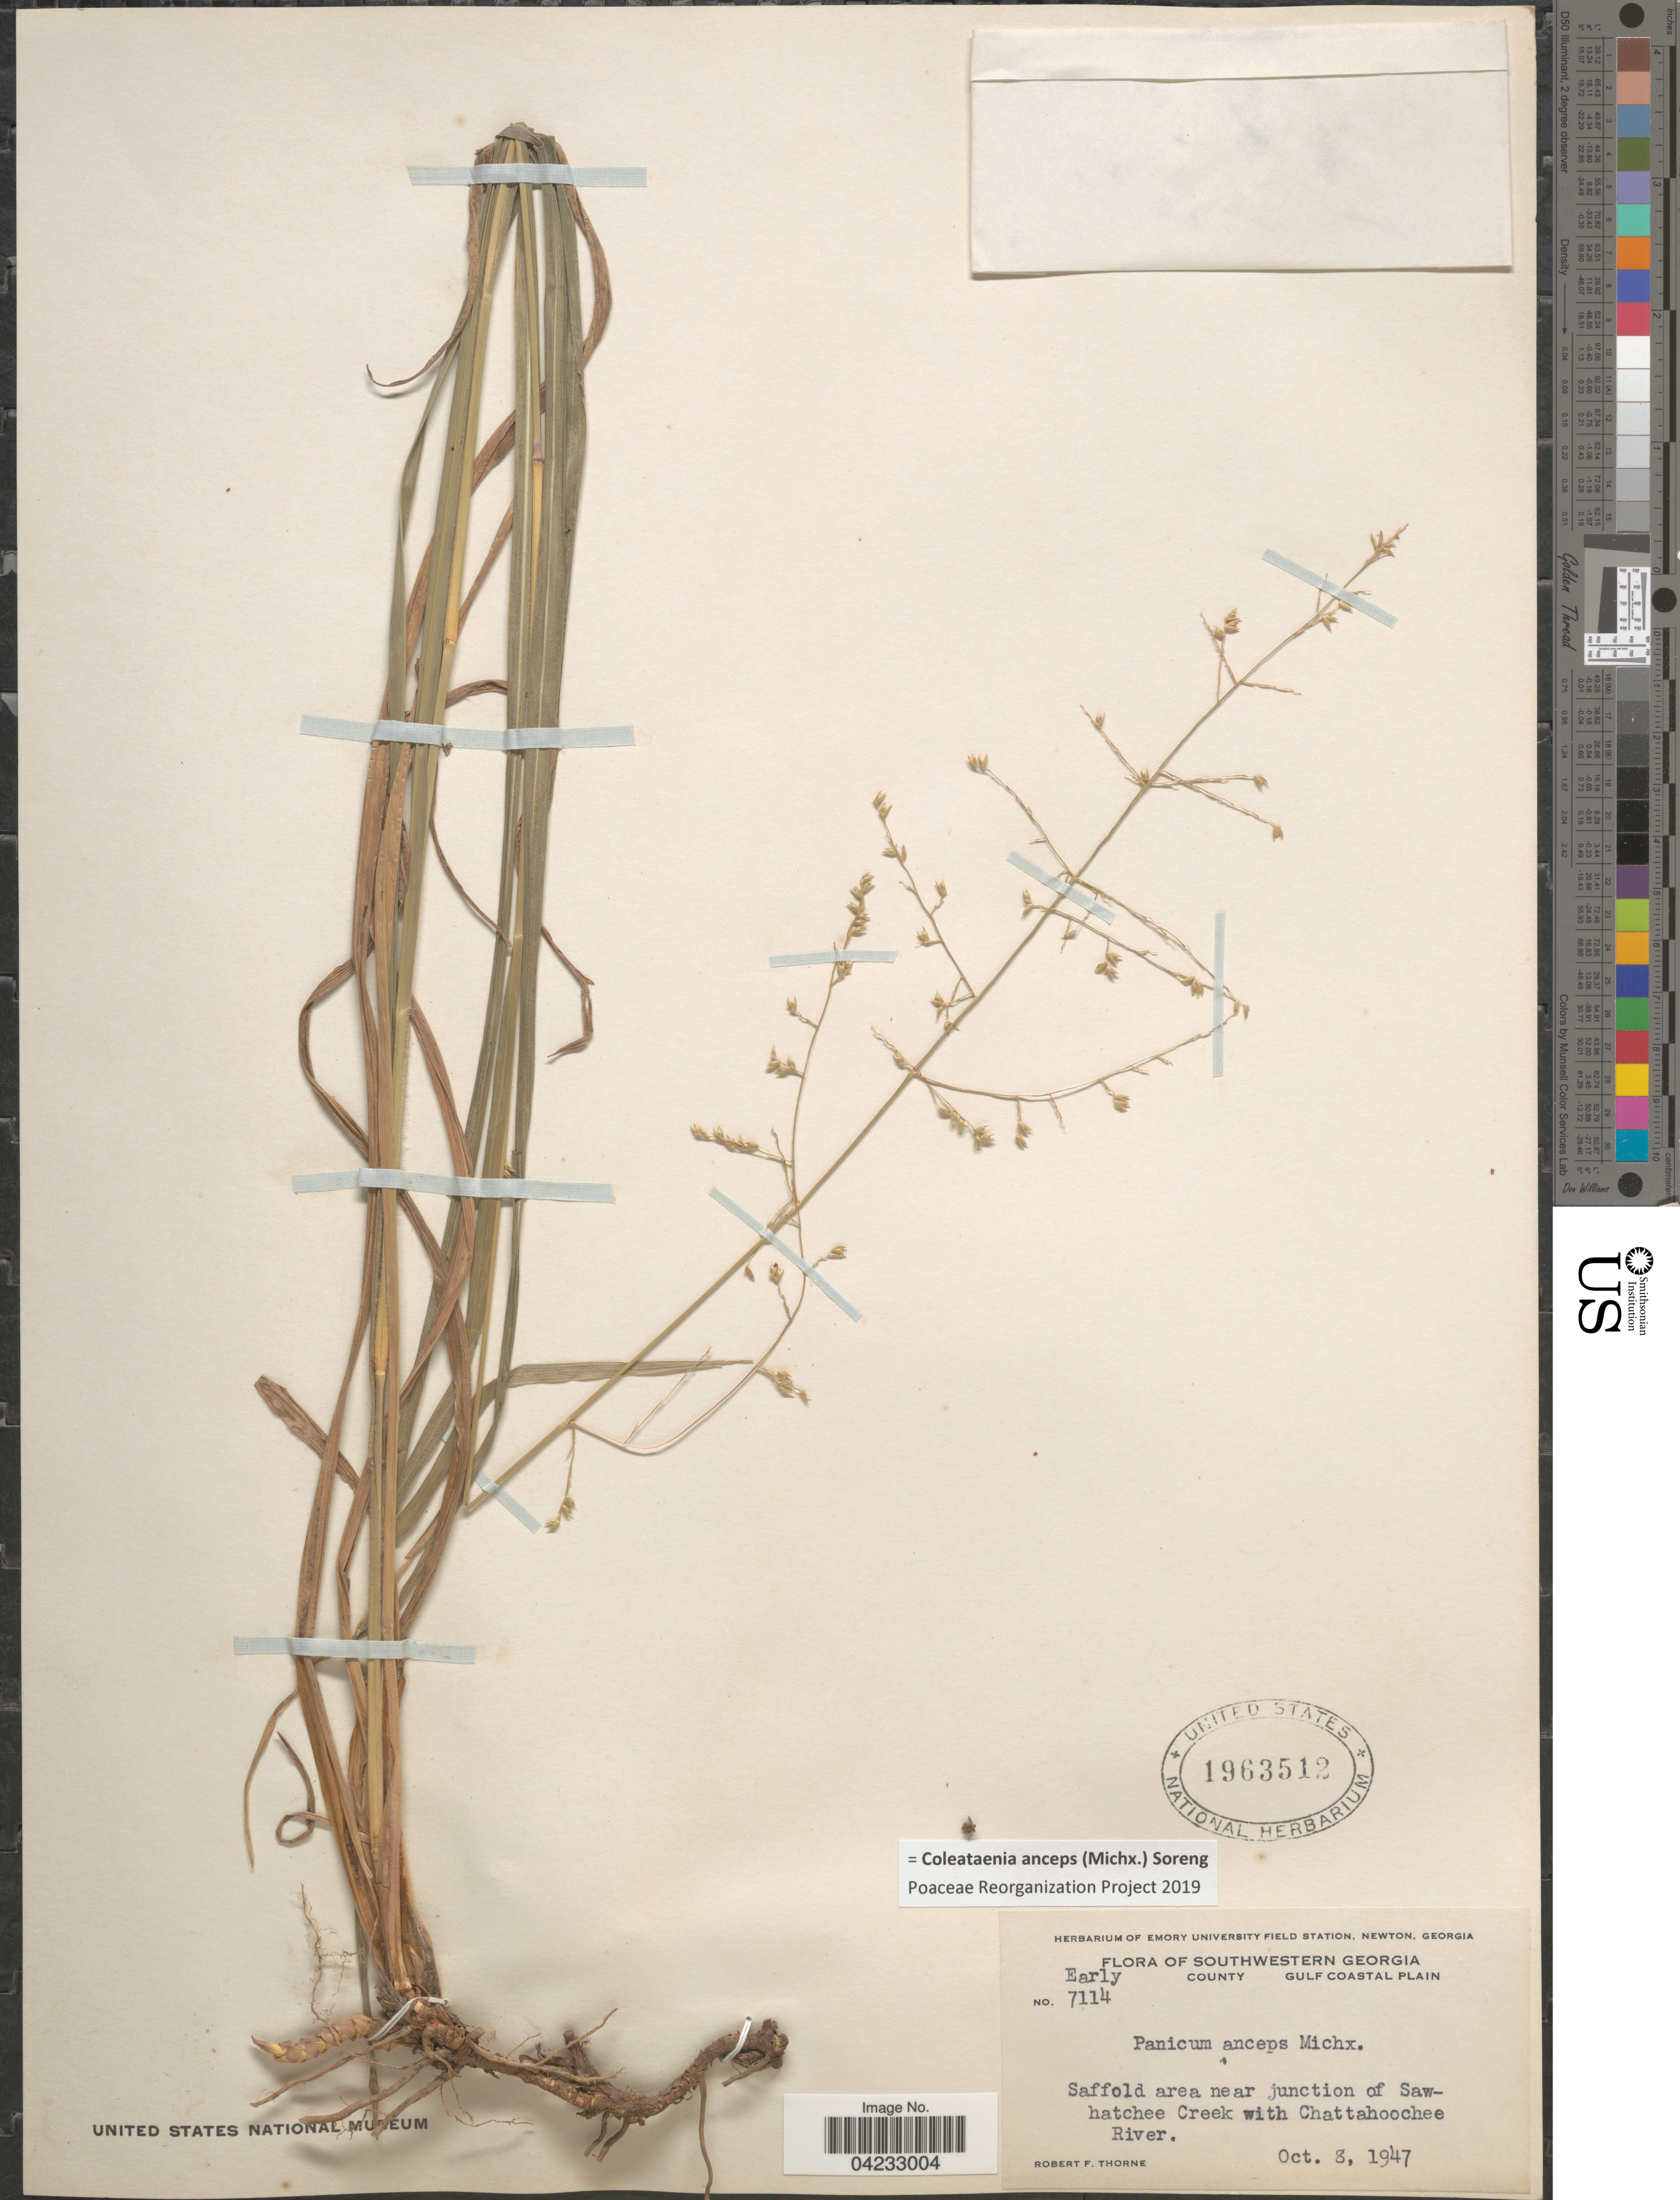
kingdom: Plantae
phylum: Tracheophyta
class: Liliopsida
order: Poales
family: Poaceae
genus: Coleataenia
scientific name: Coleataenia anceps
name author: (Michx.) Soreng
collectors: R. F. Thorne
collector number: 7114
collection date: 1947-10-08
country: United States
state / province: Georgia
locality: Southwestern Georgia. Early County. Gulf Coastal Plain. Saffold area near junction of Sawhatchee Creek with Chattahoochee River.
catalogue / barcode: US 1963512